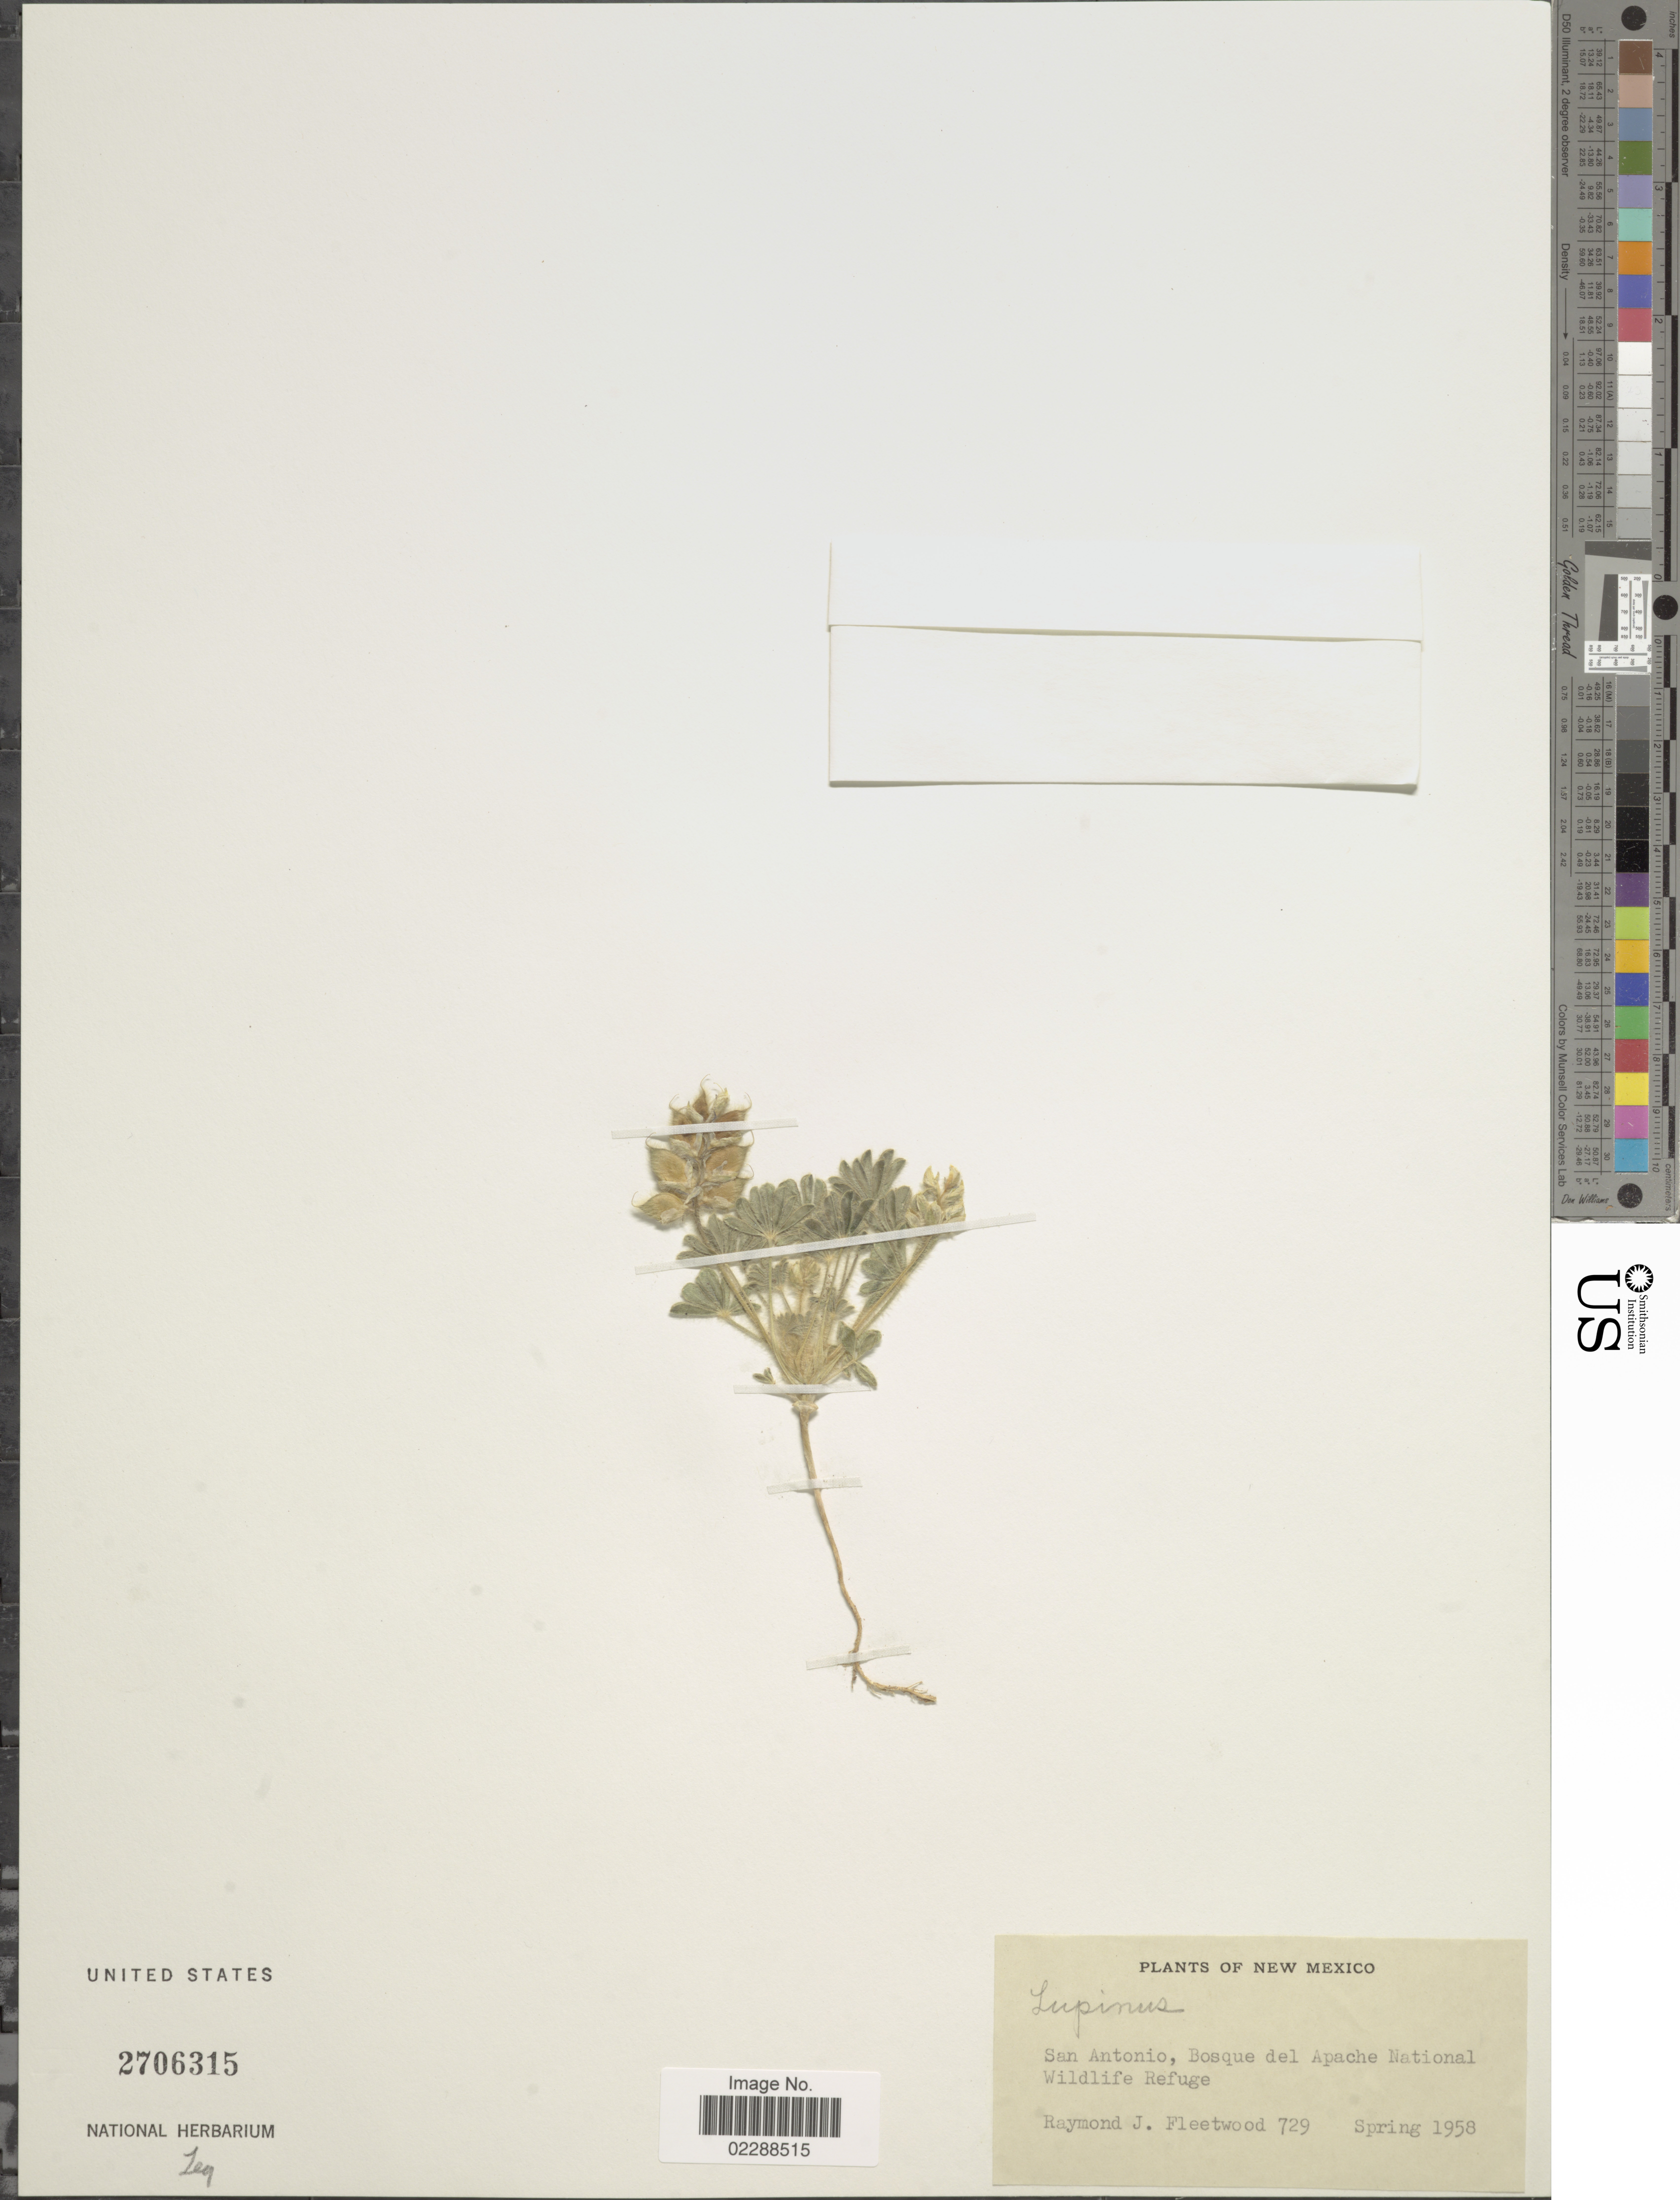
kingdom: Plantae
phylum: Tracheophyta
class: Magnoliopsida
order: Fabales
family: Fabaceae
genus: Lupinus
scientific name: Lupinus sp.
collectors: R. J. Fleetwood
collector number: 729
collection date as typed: Spring 1958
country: United States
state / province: New Mexico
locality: San Antonio, Bosque del Apache National Wildlife Refuge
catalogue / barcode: US 2706315